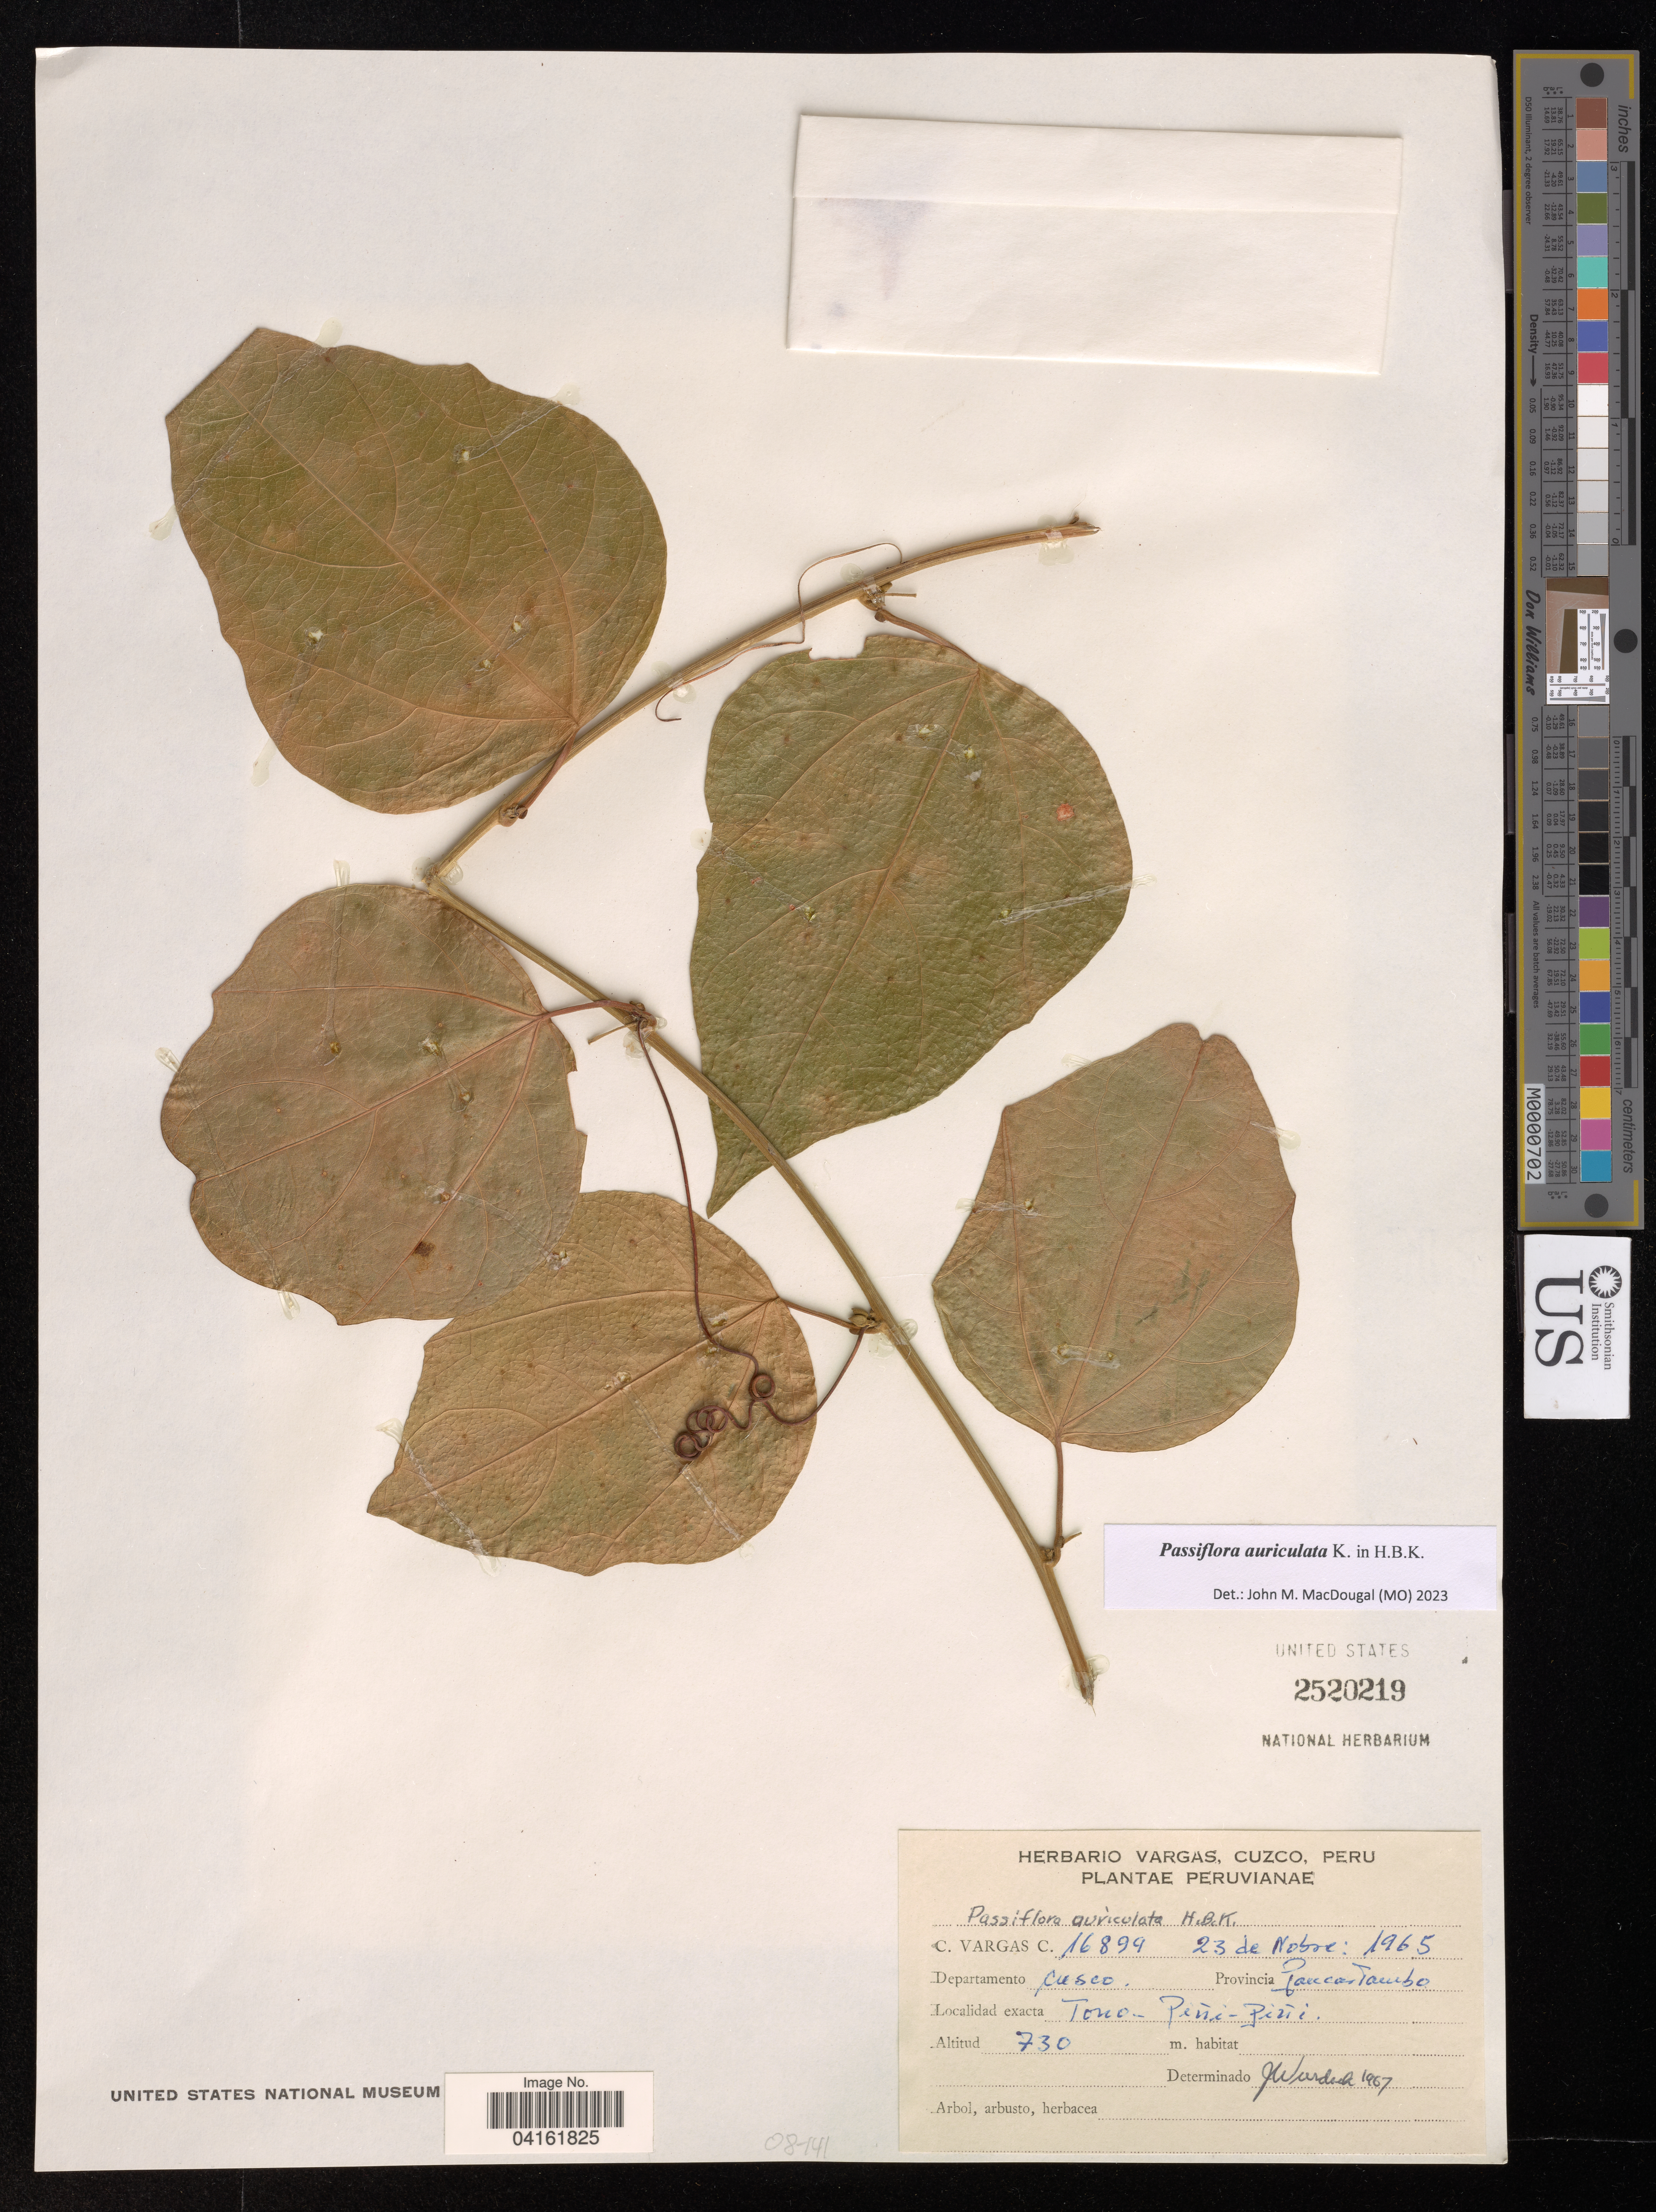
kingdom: Plantae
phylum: Tracheophyta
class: Magnoliopsida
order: Malpighiales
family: Passifloraceae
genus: Passiflora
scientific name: Passiflora auriculata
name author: Kunth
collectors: C. Vargas C.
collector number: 16899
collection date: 1965-11-23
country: Peru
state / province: Cusco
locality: Provincia Paucartambo. Tono-Peñi*-Piñi*.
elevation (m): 730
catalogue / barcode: US 2520219